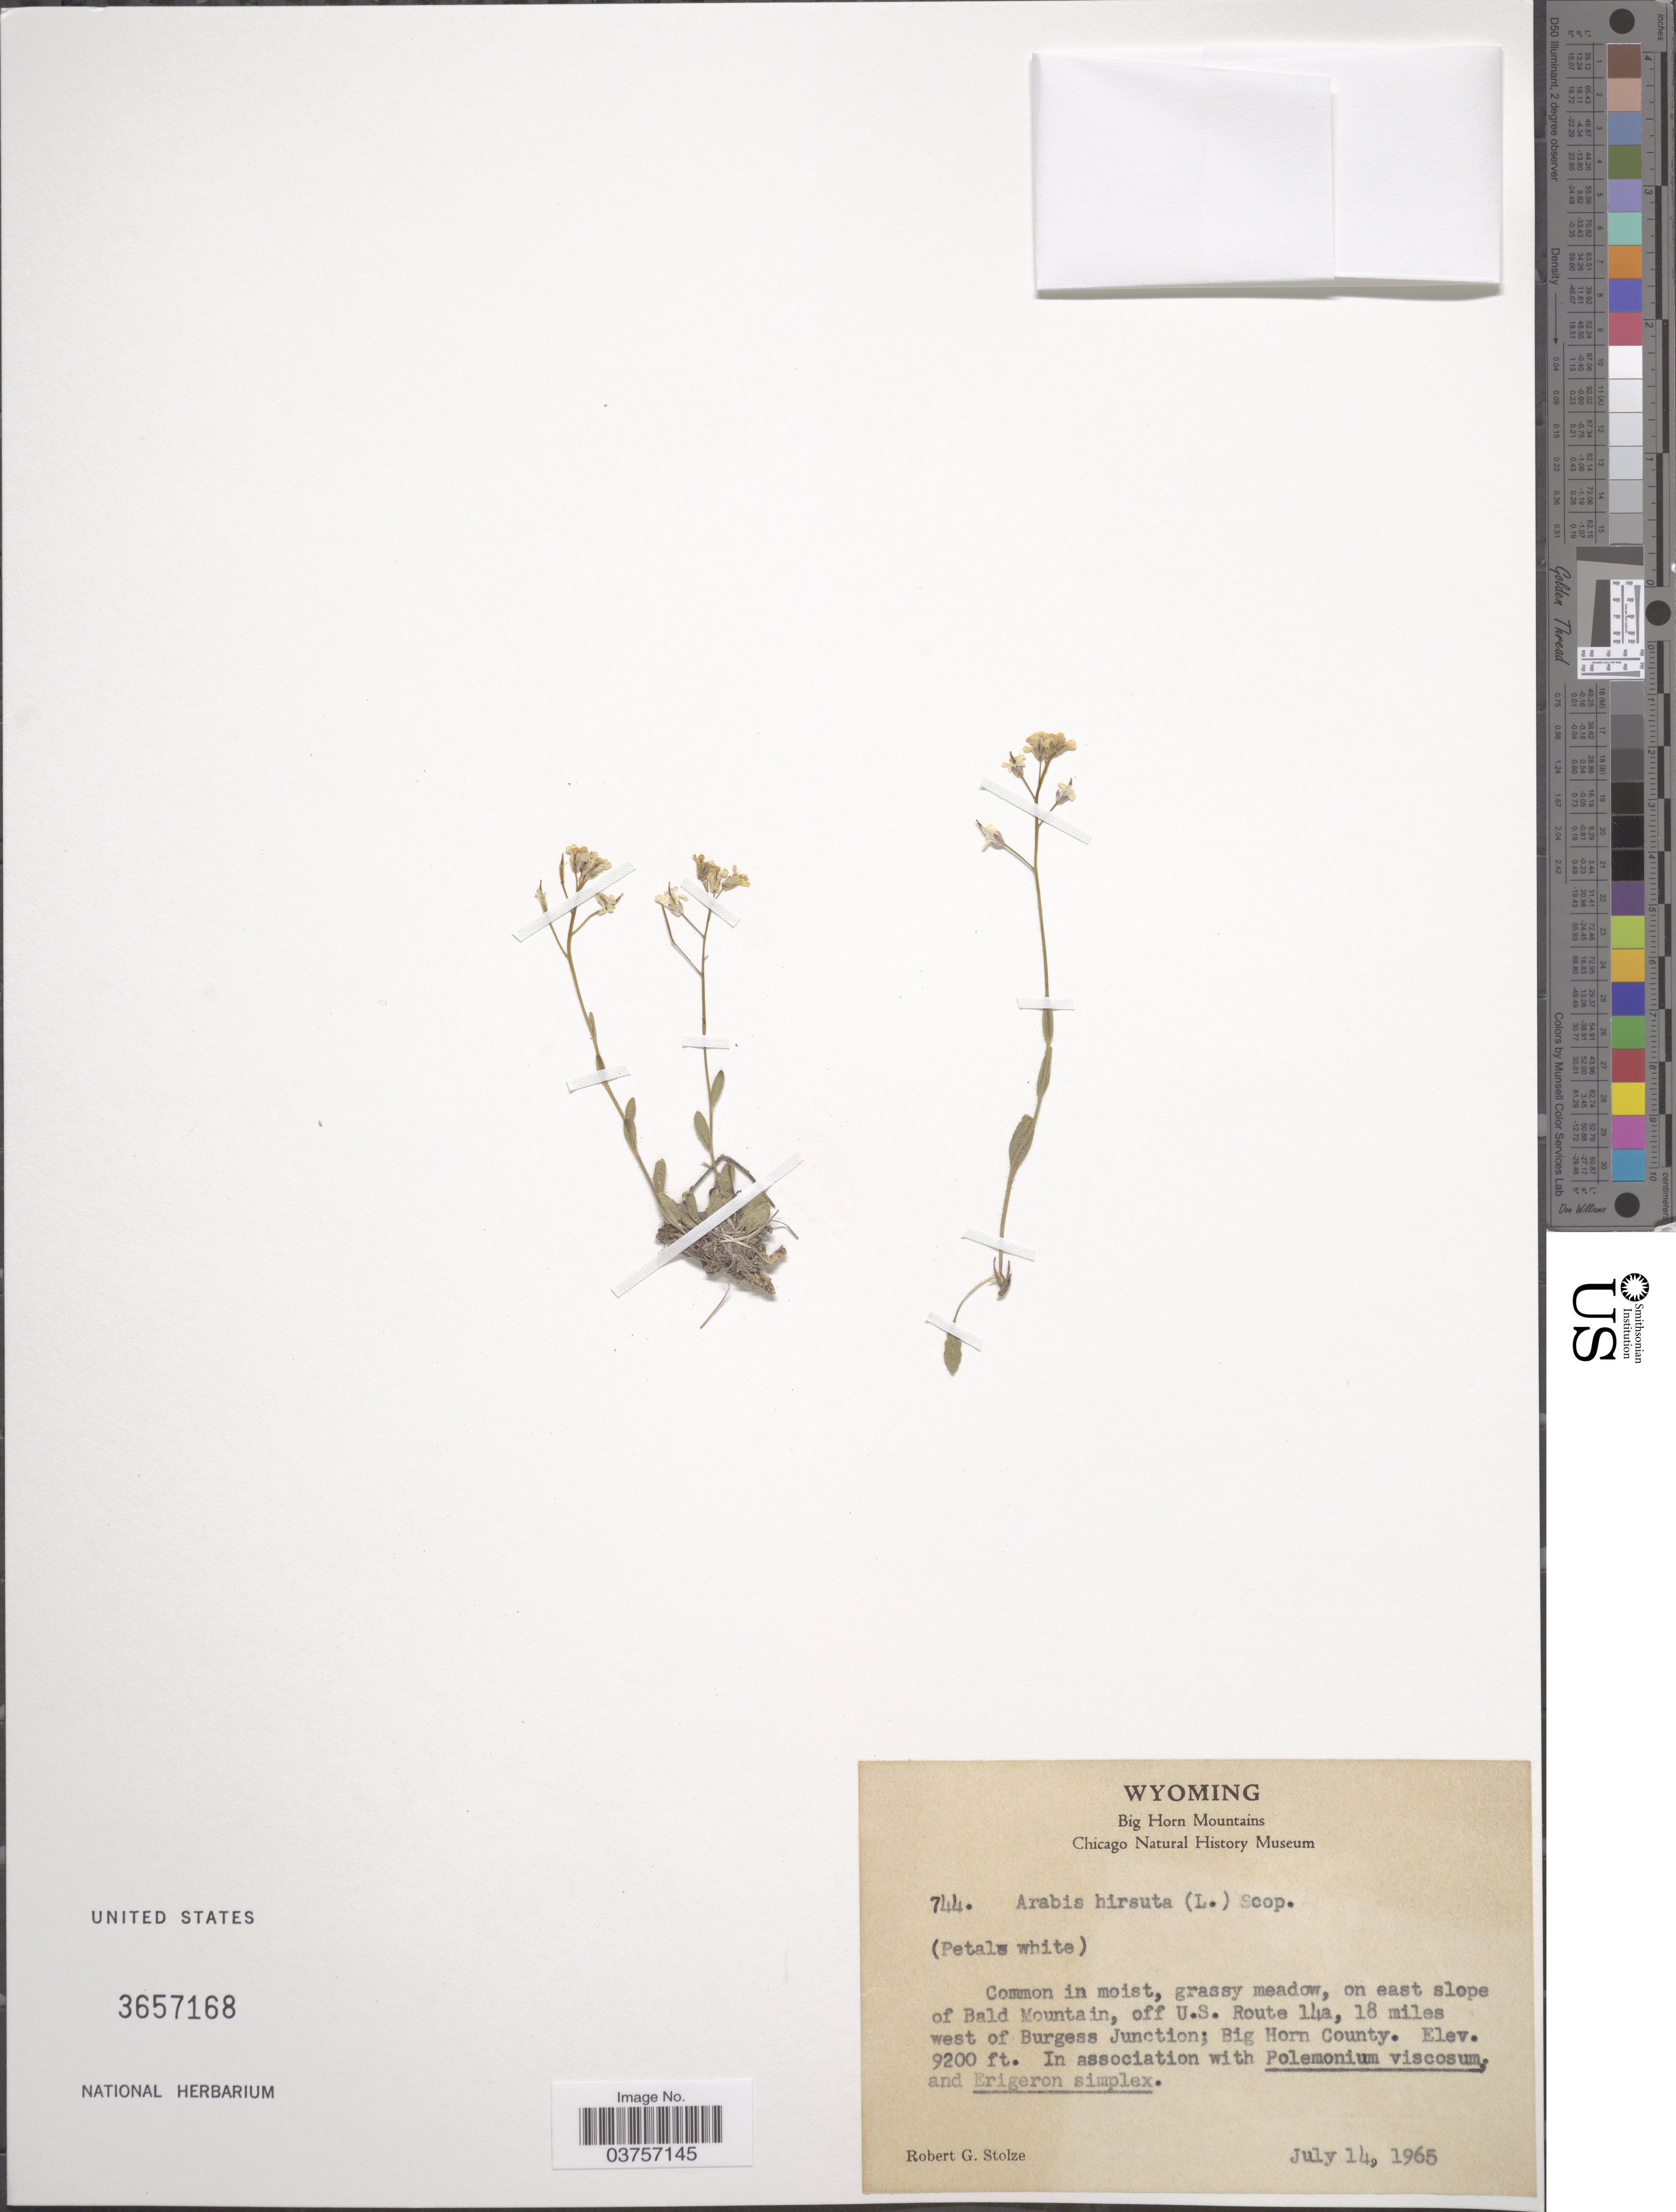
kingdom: Plantae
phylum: Tracheophyta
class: Magnoliopsida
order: Brassicales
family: Brassicaceae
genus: Arabis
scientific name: Arabis hirsuta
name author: (L.) Scop.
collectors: R. G. Stolze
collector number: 744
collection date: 1965-07-14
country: United States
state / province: Wyoming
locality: Big Horn Mountains. On east slope of Bald Mountain, off U.S. Route 14a, 18 miles west of Burgess Junction; Big Horn County.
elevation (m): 2804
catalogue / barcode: US 3657168